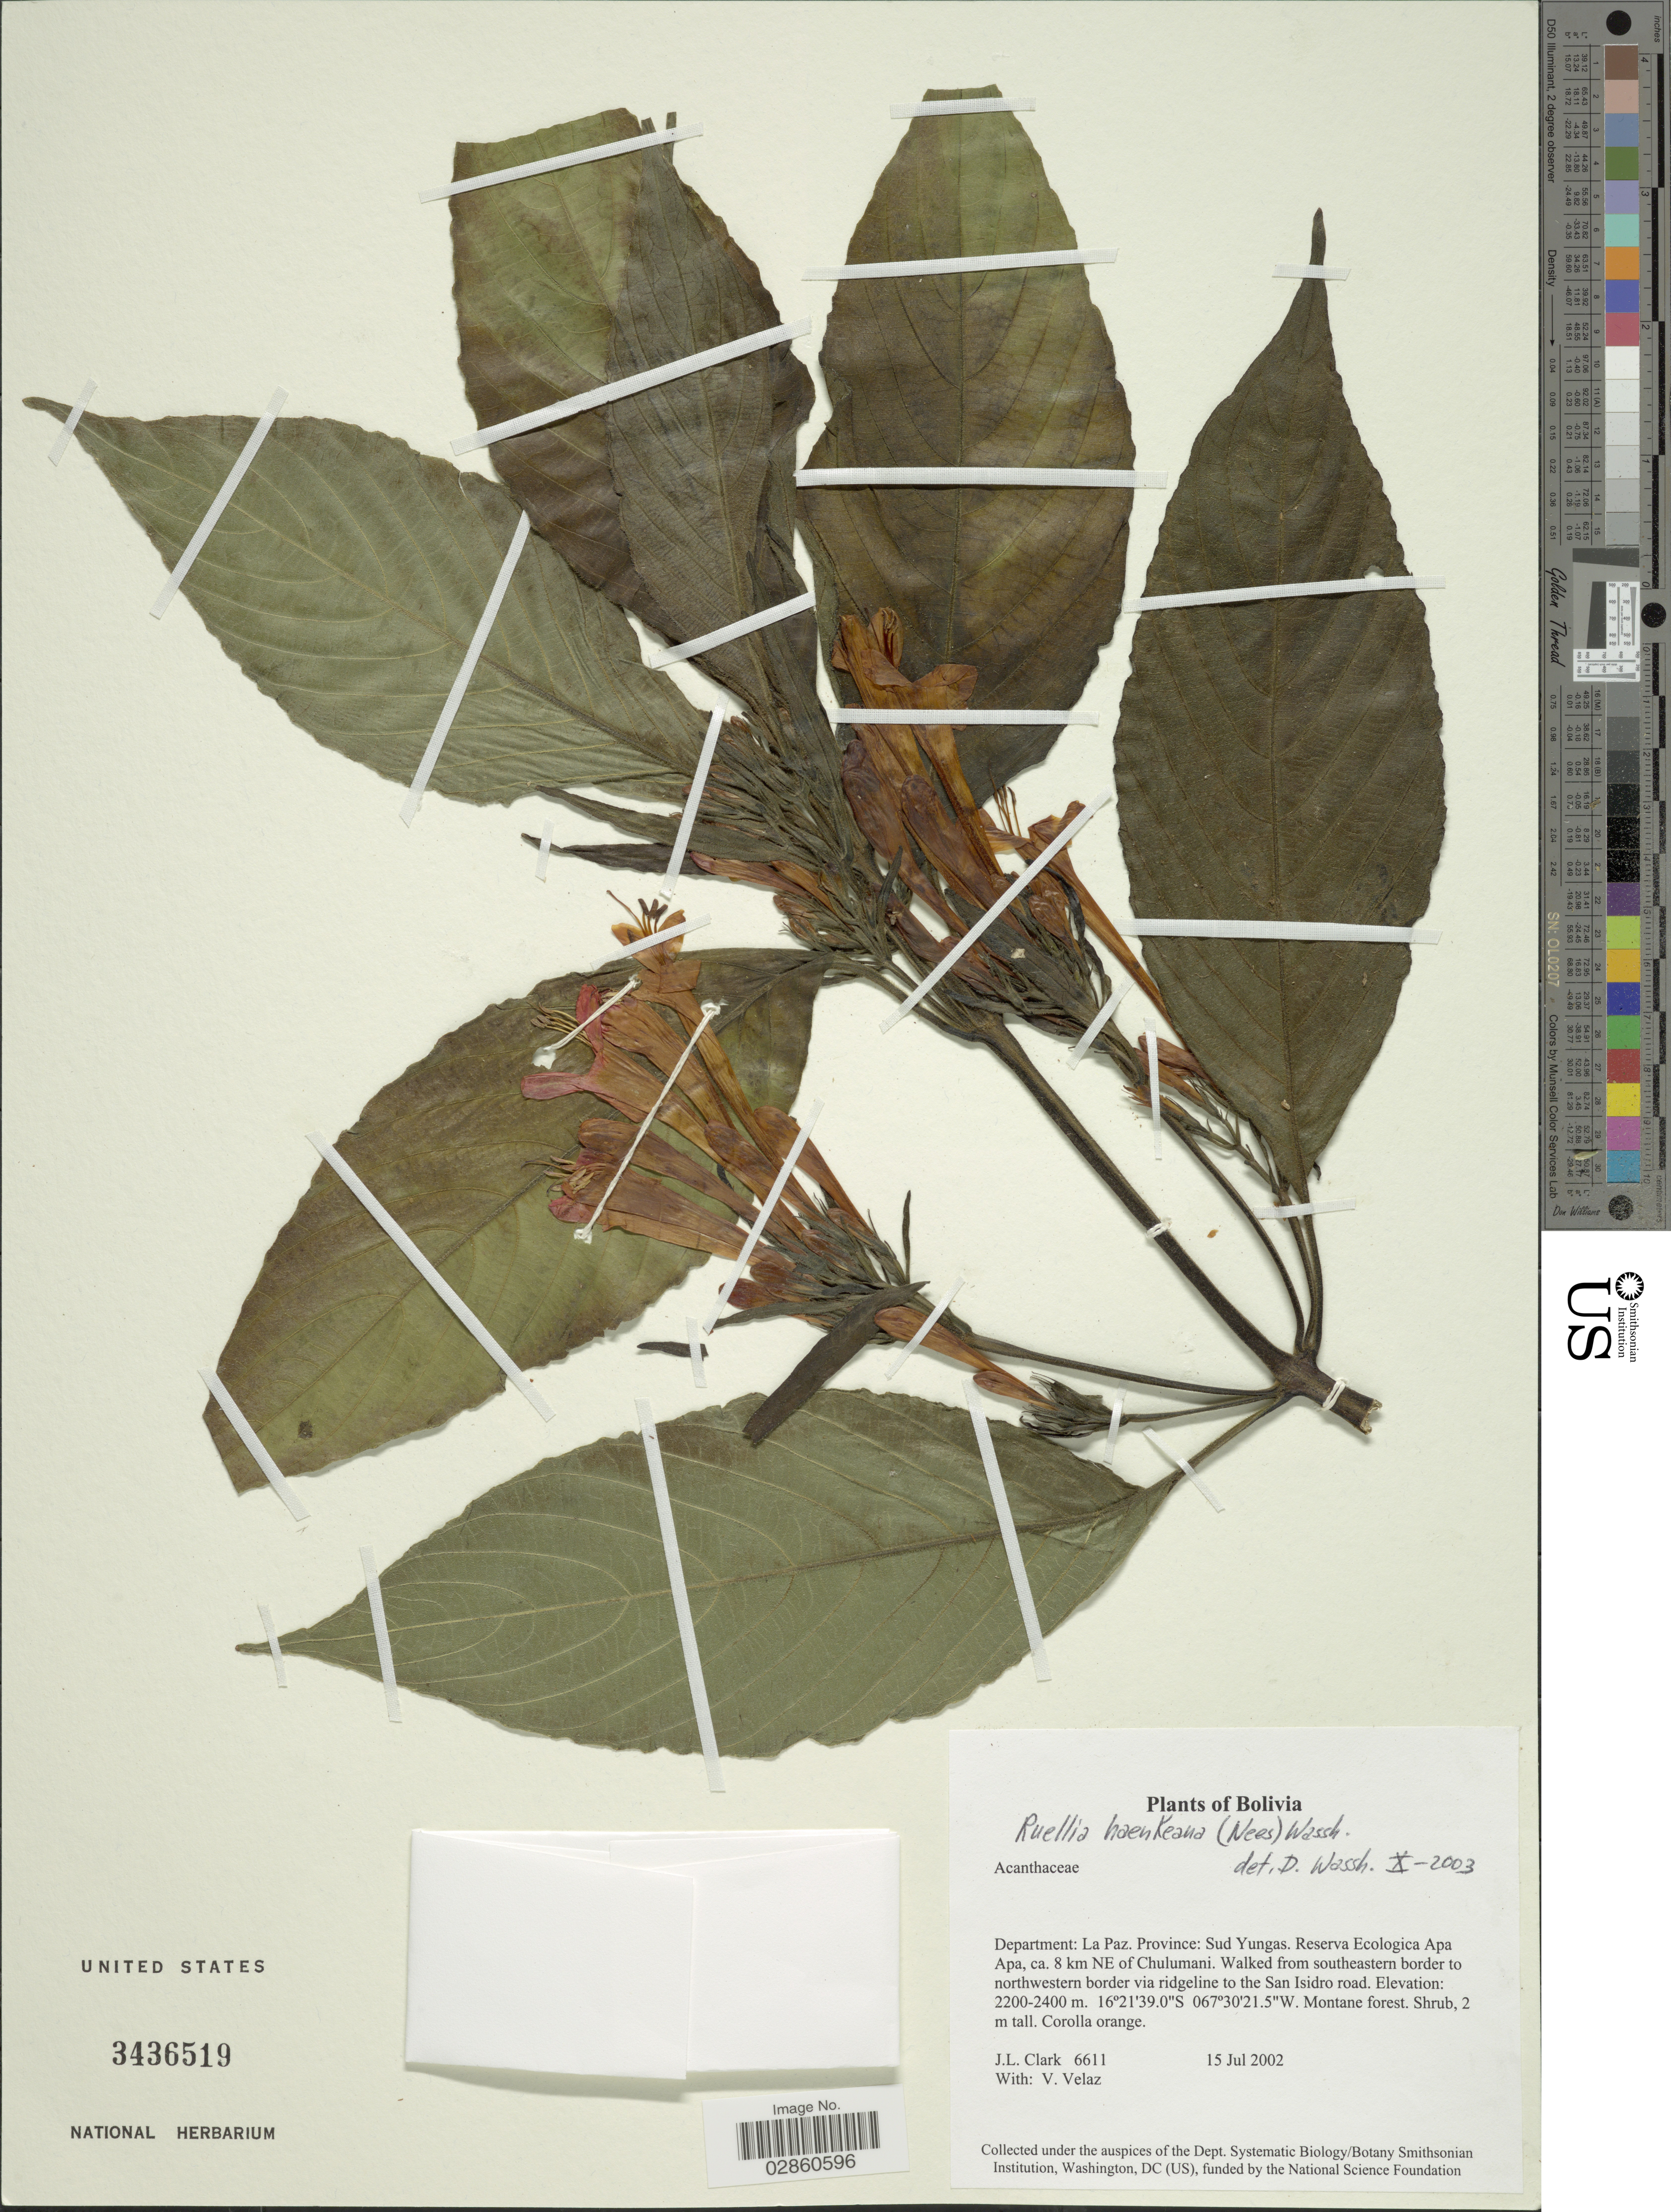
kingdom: Plantae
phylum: Tracheophyta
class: Magnoliopsida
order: Lamiales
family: Acanthaceae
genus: Ruellia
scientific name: Ruellia haenkeana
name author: (Nees) Wassh.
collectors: J. L. Clark & V. Velaz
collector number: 6611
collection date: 2002-07-15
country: Bolivia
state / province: La Paz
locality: Department: La Paz. Province: Sud Yungas. Reserva Ecologica Apa Apa, ca. 8 km NE of Chulumani. Walked from southeastern border to northwestern border via ridgeline to the San Isidro road.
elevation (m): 2200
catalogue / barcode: US 3436519